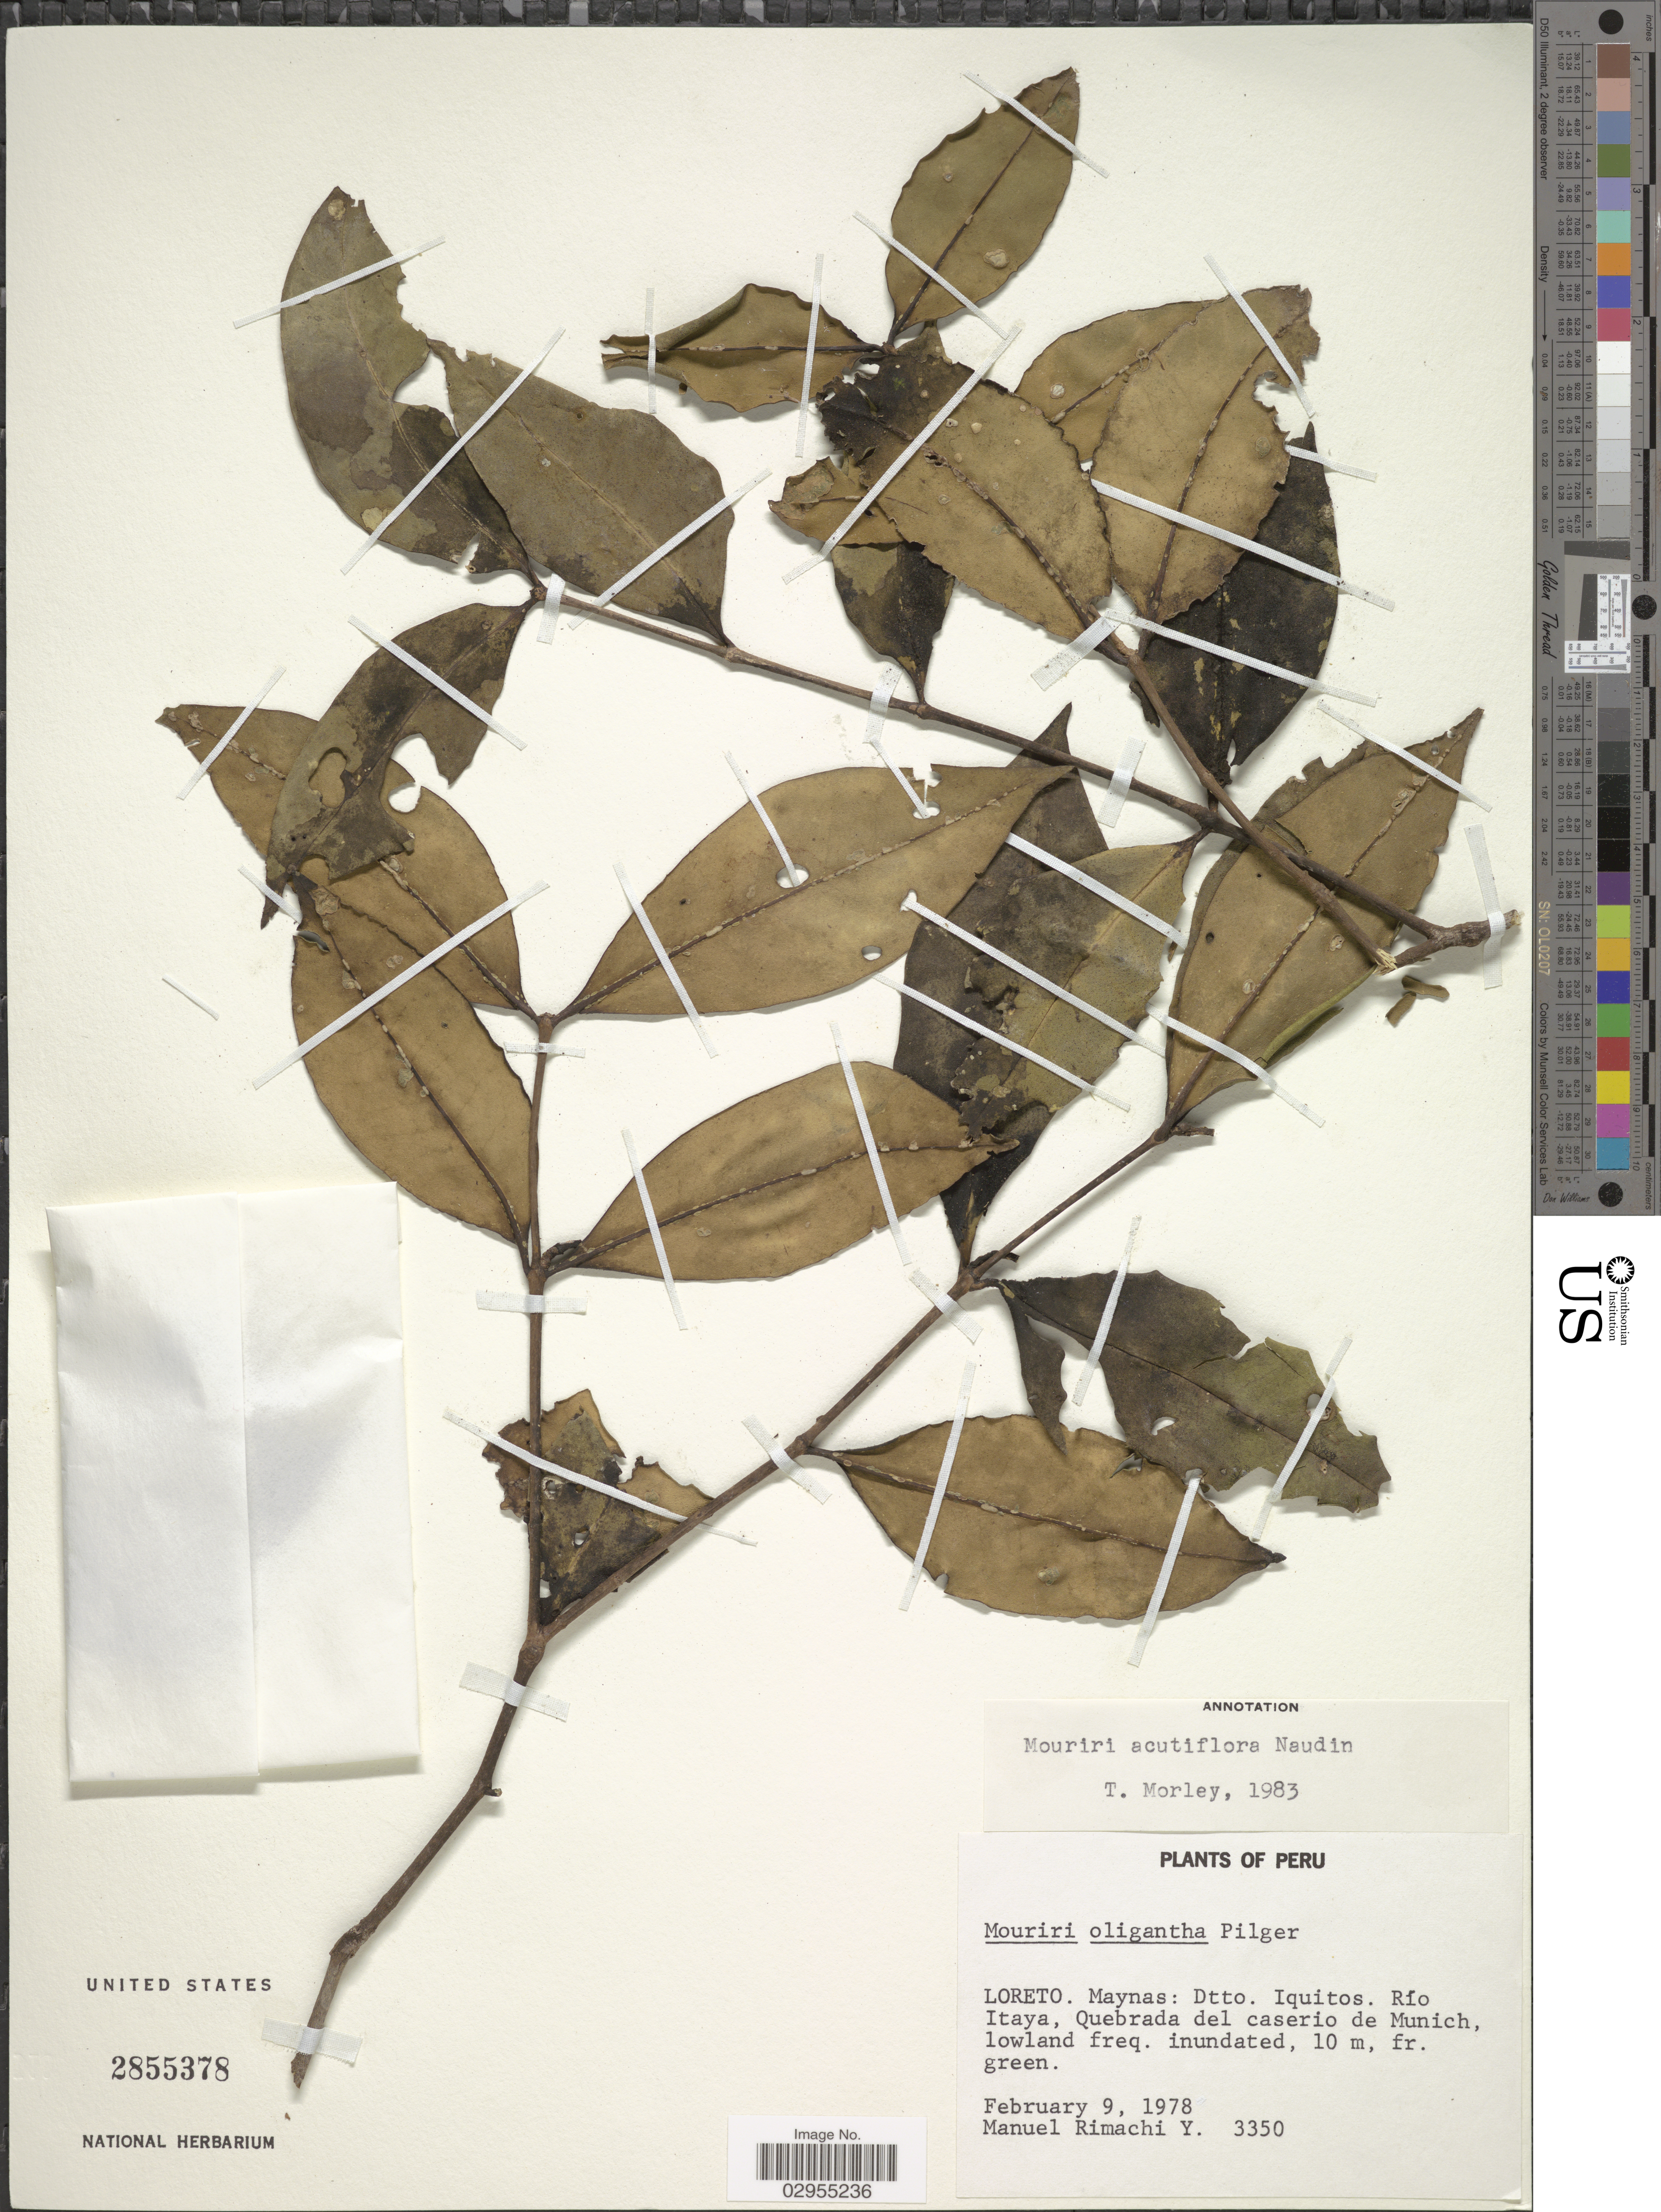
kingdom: Plantae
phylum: Tracheophyta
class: Magnoliopsida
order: Myrtales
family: Melastomataceae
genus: Mouriri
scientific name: Mouriri acutiflora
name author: Naudin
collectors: M. Rimachi Y.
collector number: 3350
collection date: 1978-02-09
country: Peru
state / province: Loreto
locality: Maynas: Dtto. Iquitos. Río Itaya, Quebrada del caserio de Munich.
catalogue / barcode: US 2855378